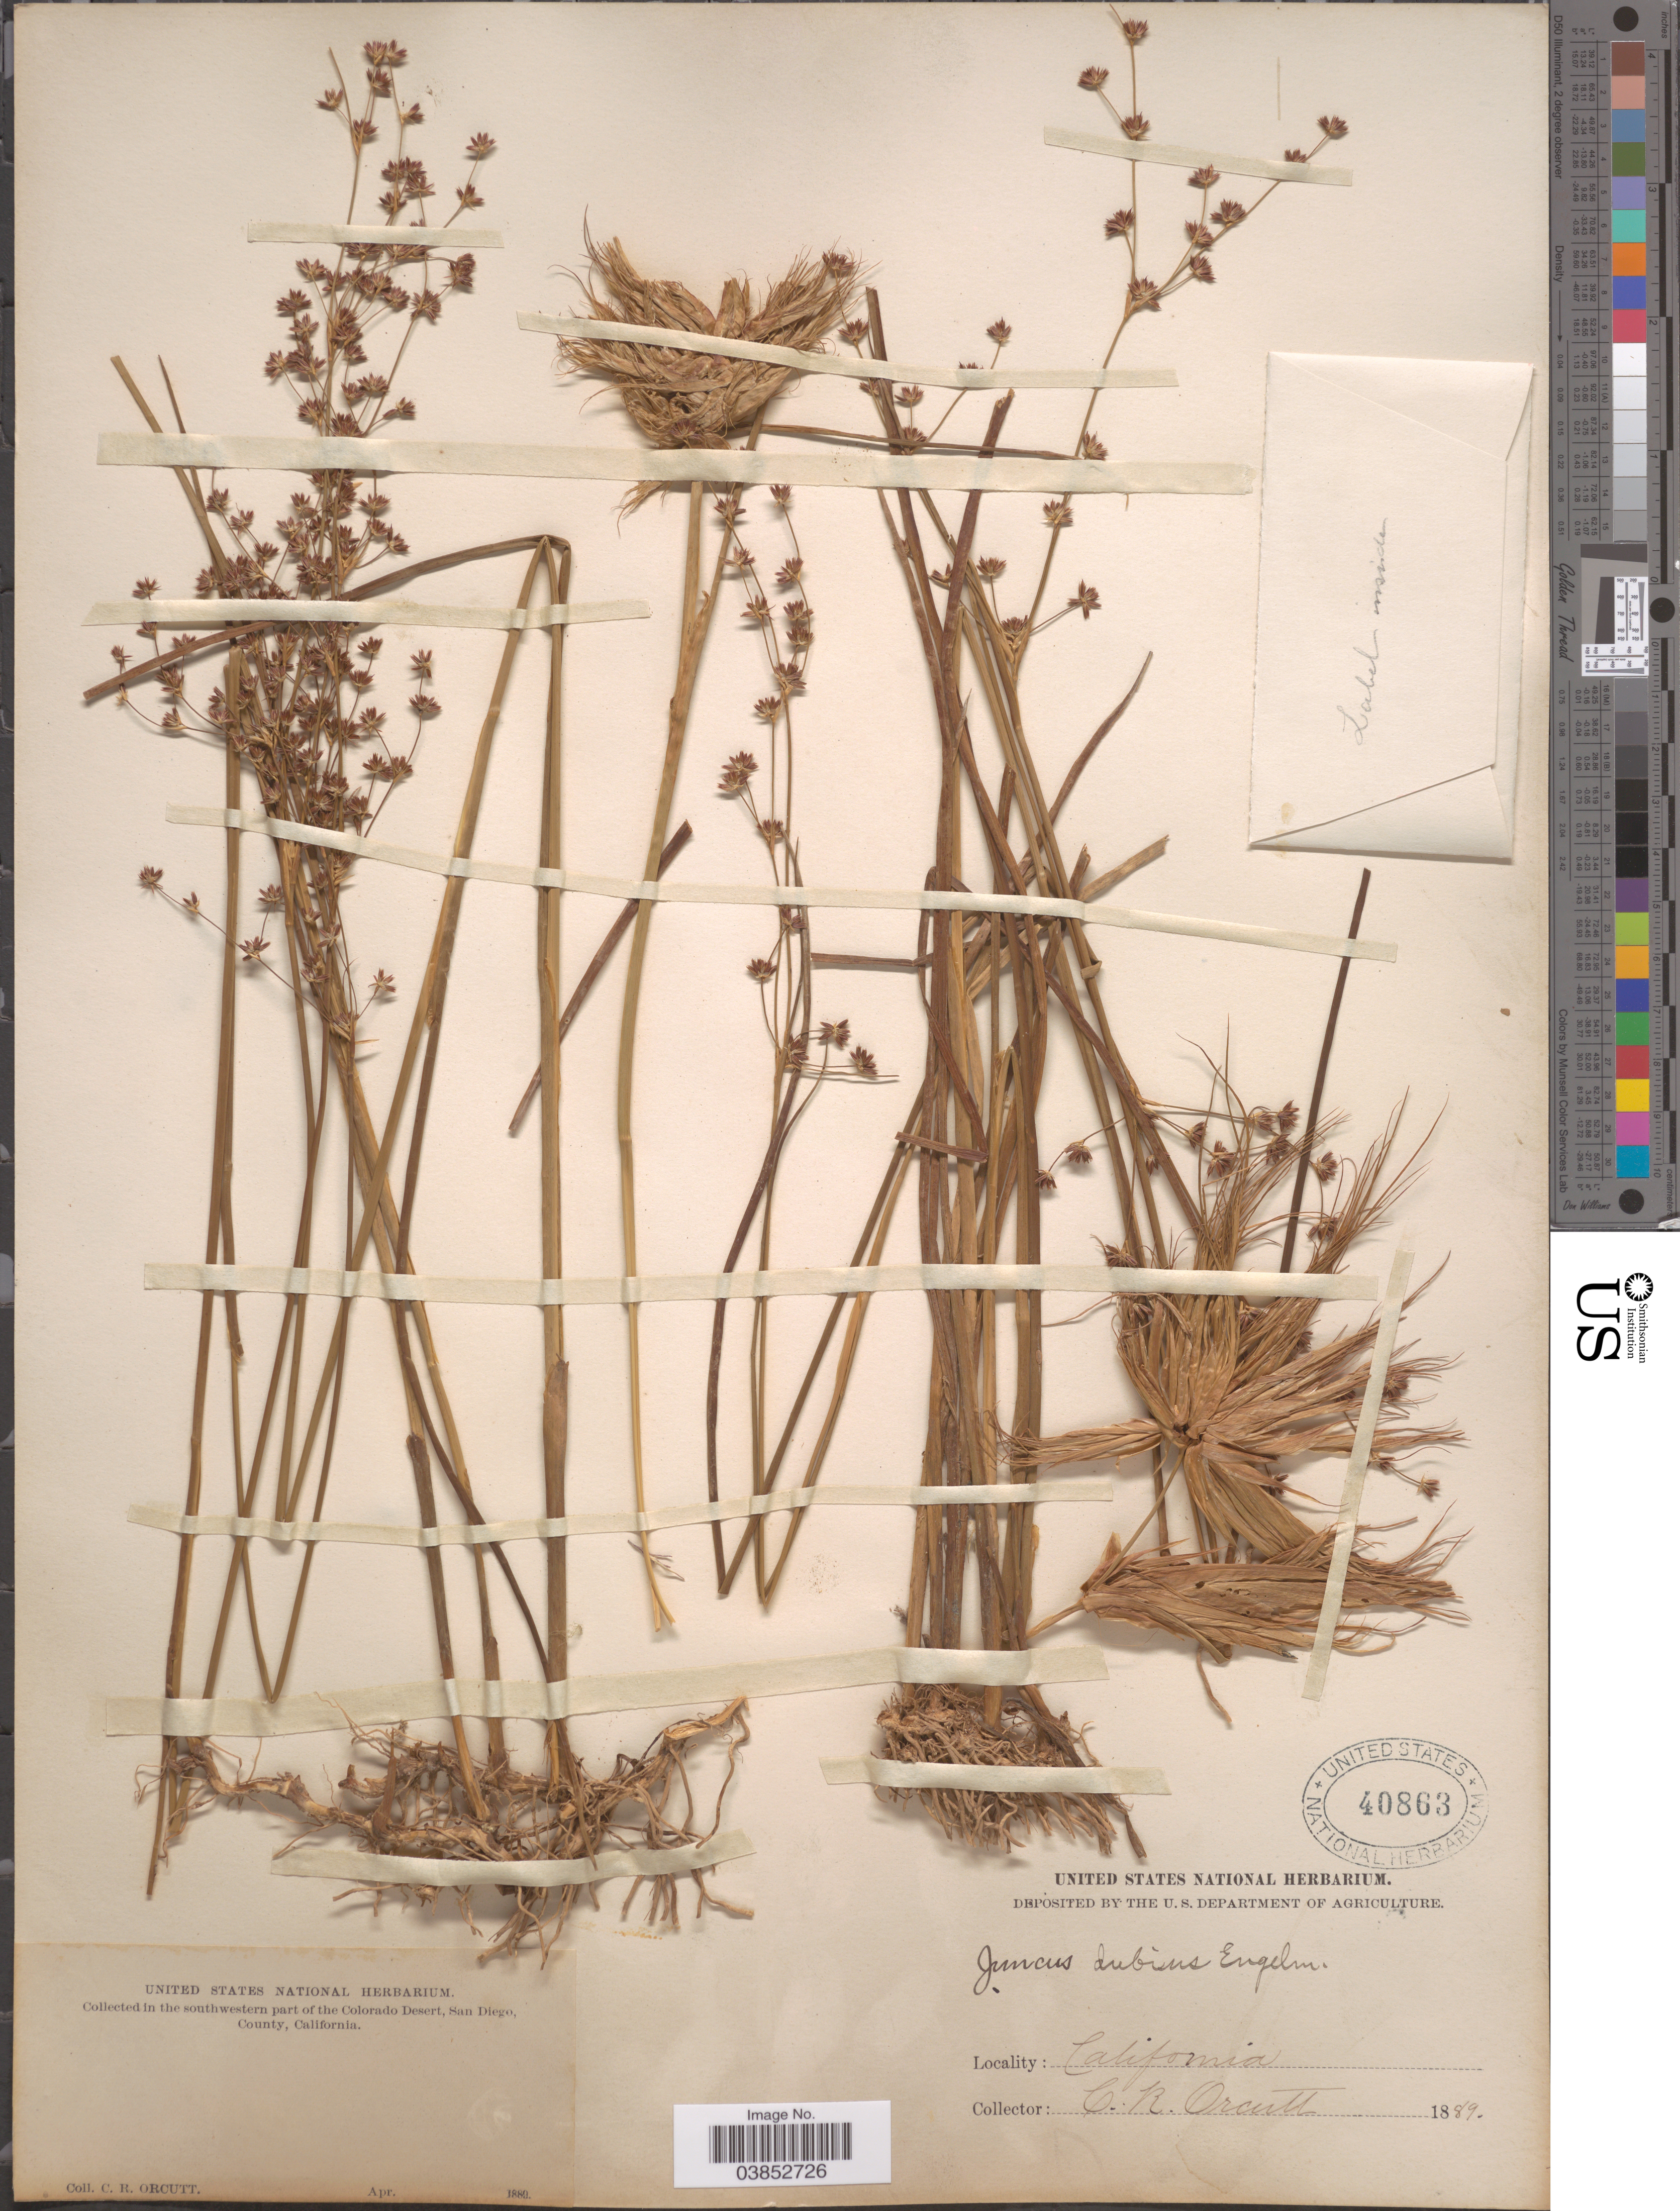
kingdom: Plantae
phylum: Tracheophyta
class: Liliopsida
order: Poales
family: Juncaceae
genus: Juncus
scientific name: Juncus dubius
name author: Engelm.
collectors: C. R. Orcutt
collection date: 1889-04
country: United States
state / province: California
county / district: San Diego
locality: In the southwestern part of the Colorado Desert, San Diego, County.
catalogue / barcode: US 40863